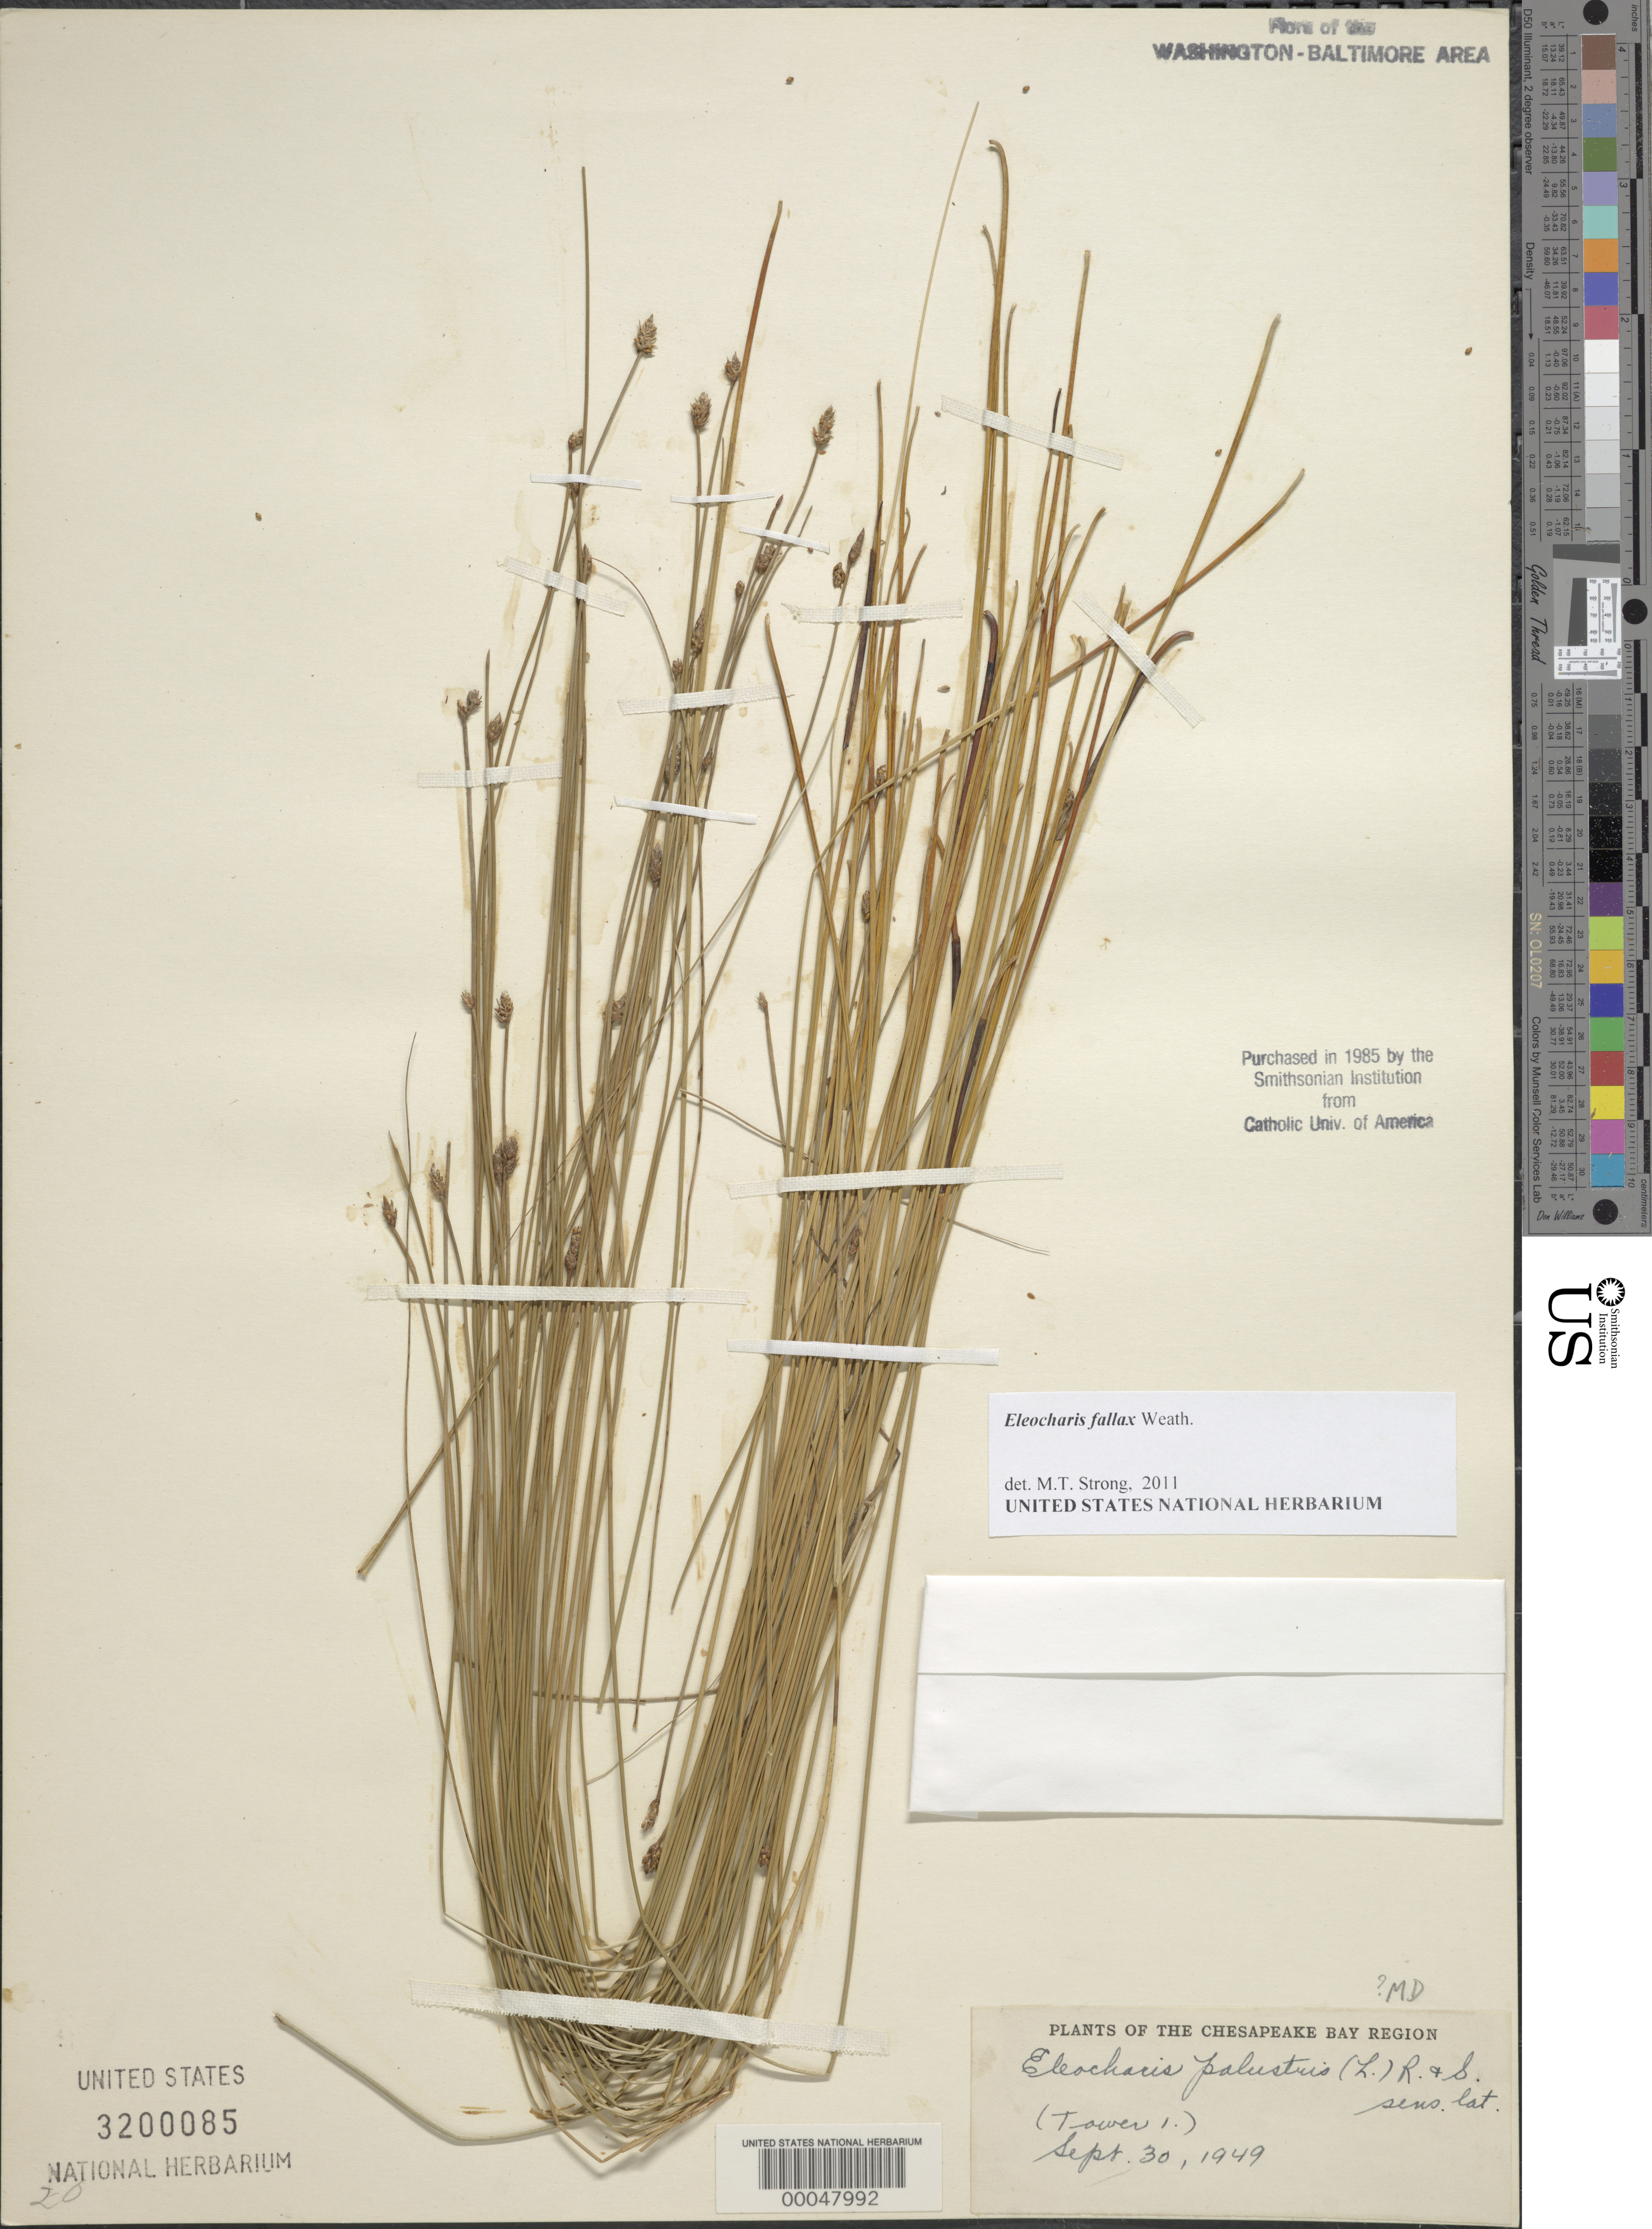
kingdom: Plantae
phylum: Tracheophyta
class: Liliopsida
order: Poales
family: Cyperaceae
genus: Eleocharis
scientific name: Eleocharis fallax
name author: Weath.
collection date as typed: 30 Sep 1949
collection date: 1949-09-30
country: United States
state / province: Maryland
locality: Chesapeake Bay Region, Tower 1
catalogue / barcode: US 3200085